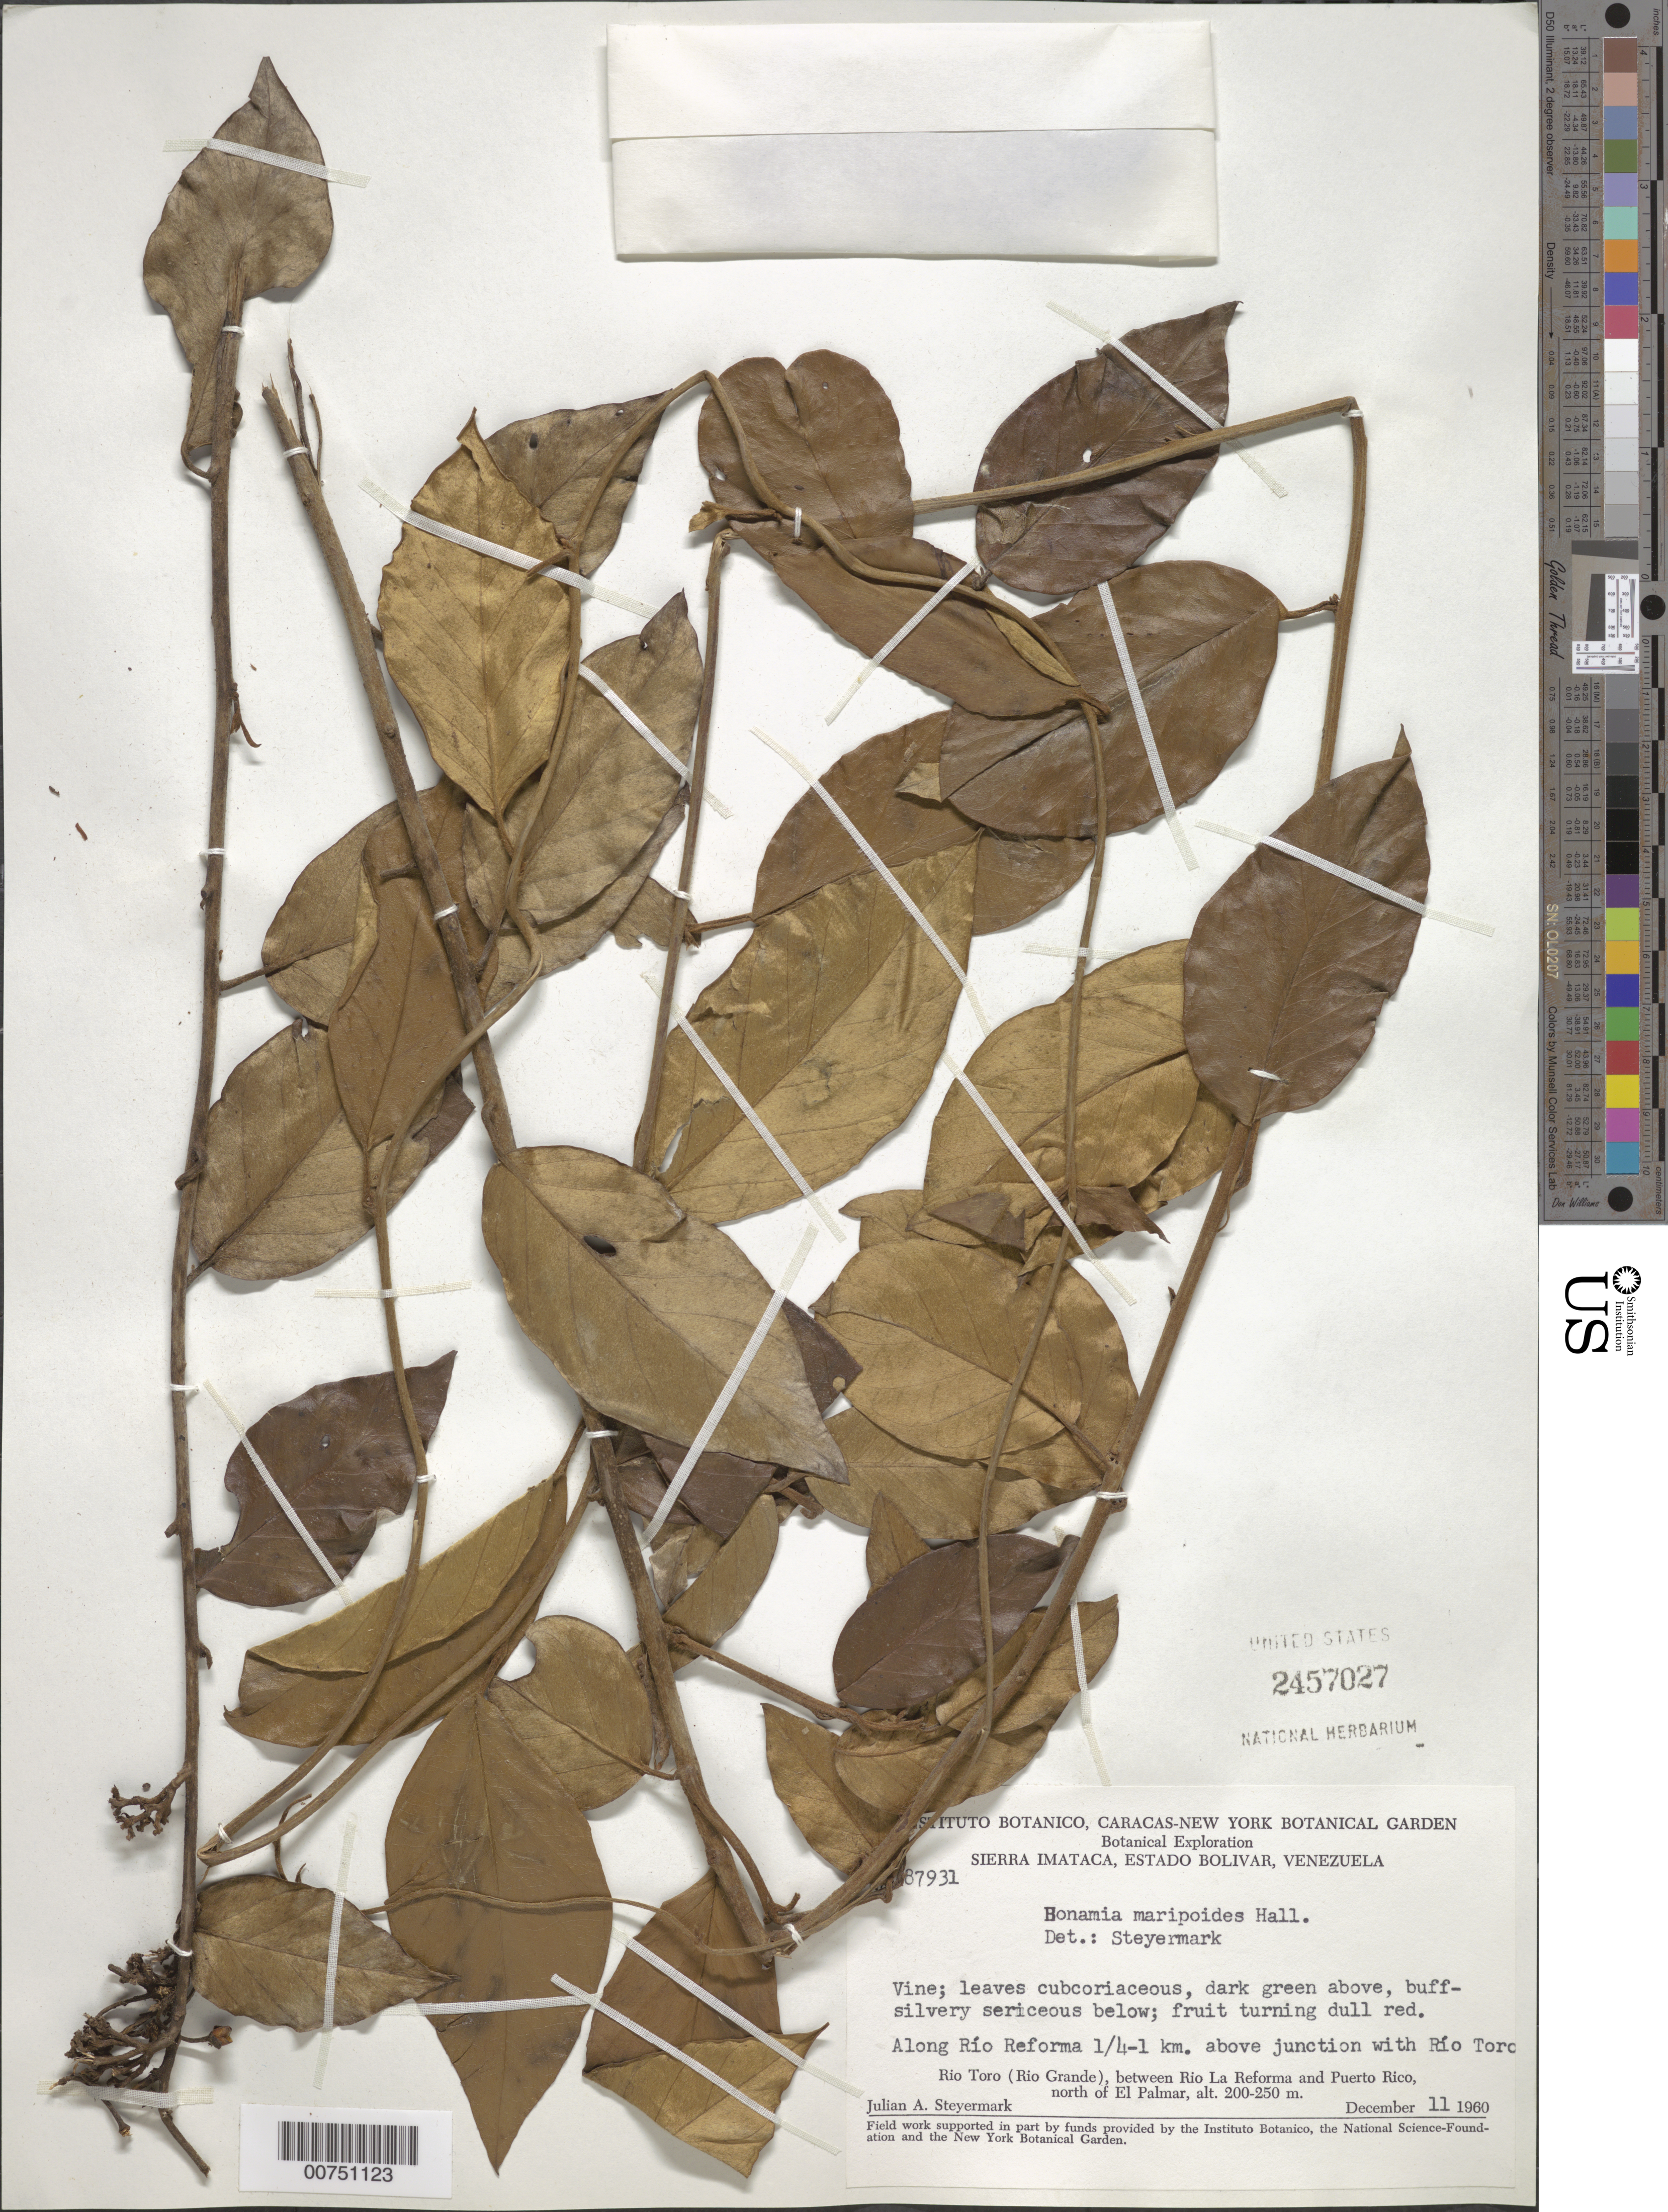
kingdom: Plantae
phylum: Tracheophyta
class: Magnoliopsida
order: Solanales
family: Convolvulaceae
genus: Bonamia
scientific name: Bonamia maripoides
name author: Hallier f.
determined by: Steyermark, Julian A., (VEN)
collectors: J. Steyermark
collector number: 87931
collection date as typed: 11-Dec-60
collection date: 1960-12-11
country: Venezuela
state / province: Bolívar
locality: Río Reforma, 0.25-1 km above junction with Río Toro (Río Grande), between Río La Reforma and Puerto Rico, N of El Palmar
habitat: Along river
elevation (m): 200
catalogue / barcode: US 2457027